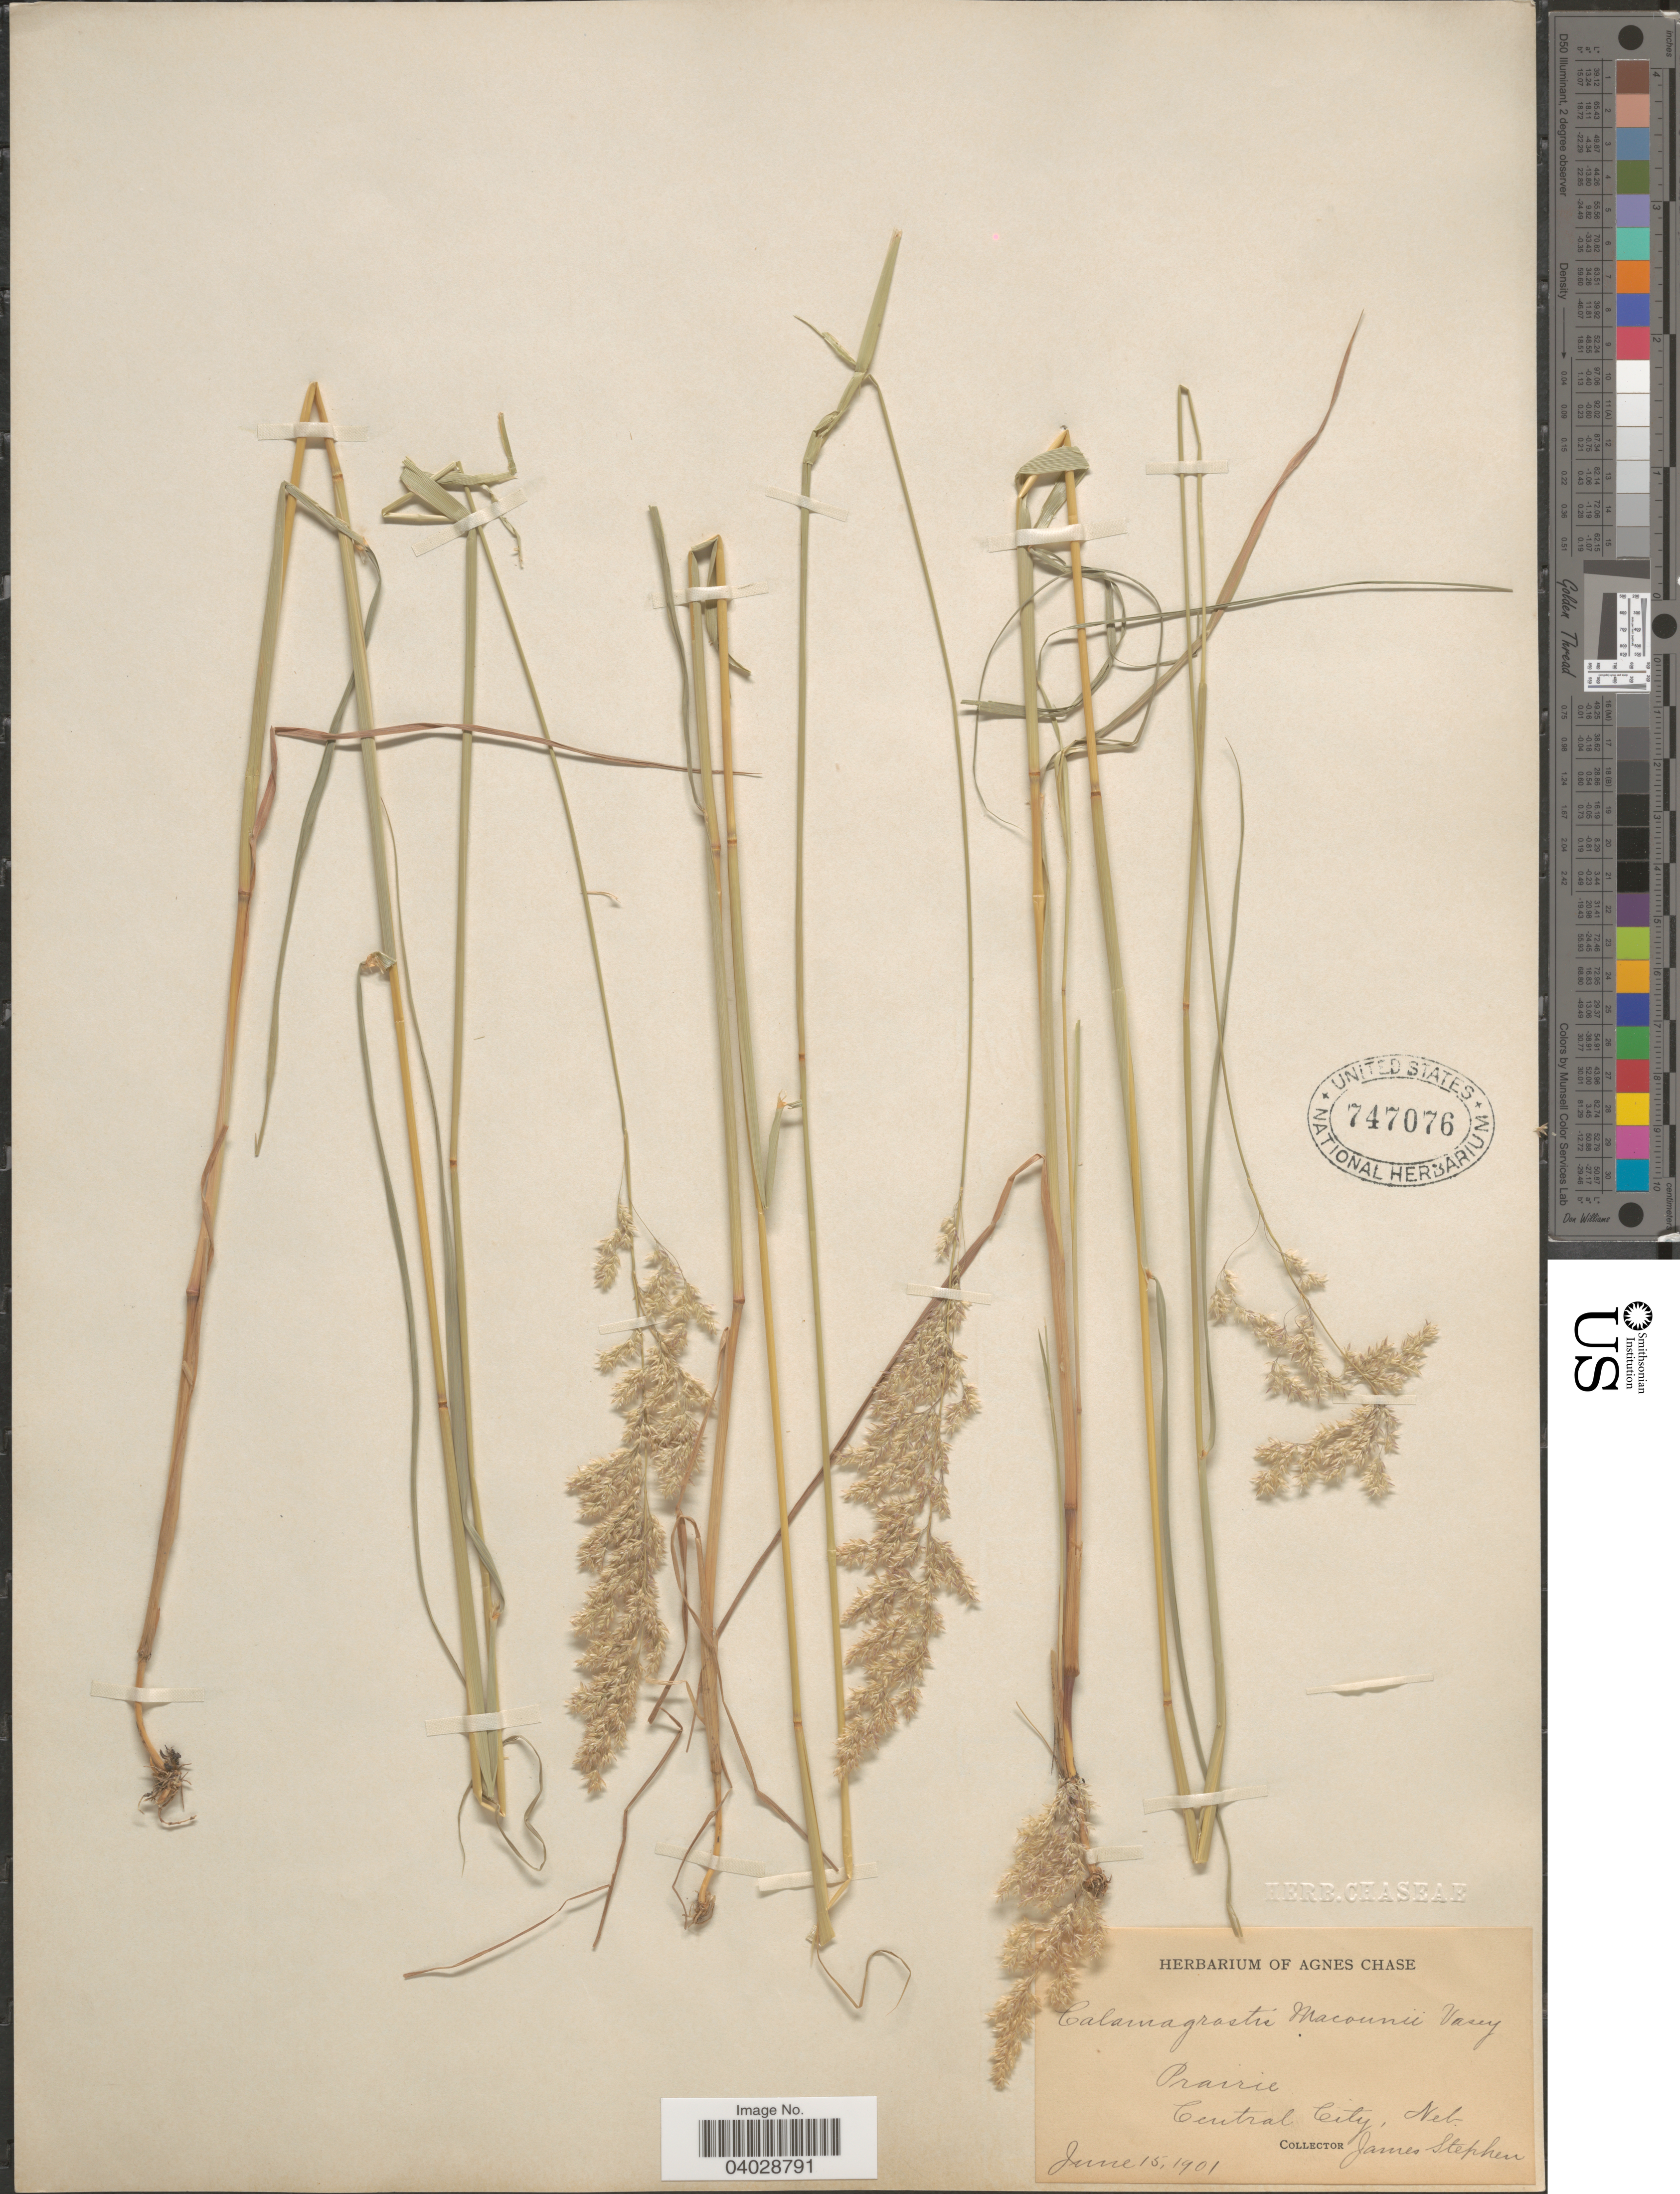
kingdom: Plantae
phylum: Tracheophyta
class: Liliopsida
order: Poales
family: Poaceae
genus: Calamagrostis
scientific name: Calamagrostis canadensis var. macouniana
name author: (Vasey) Stebbins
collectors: J. Stephen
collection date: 1901-06-15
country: United States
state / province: Nebraska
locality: Central City.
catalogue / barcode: US 747076